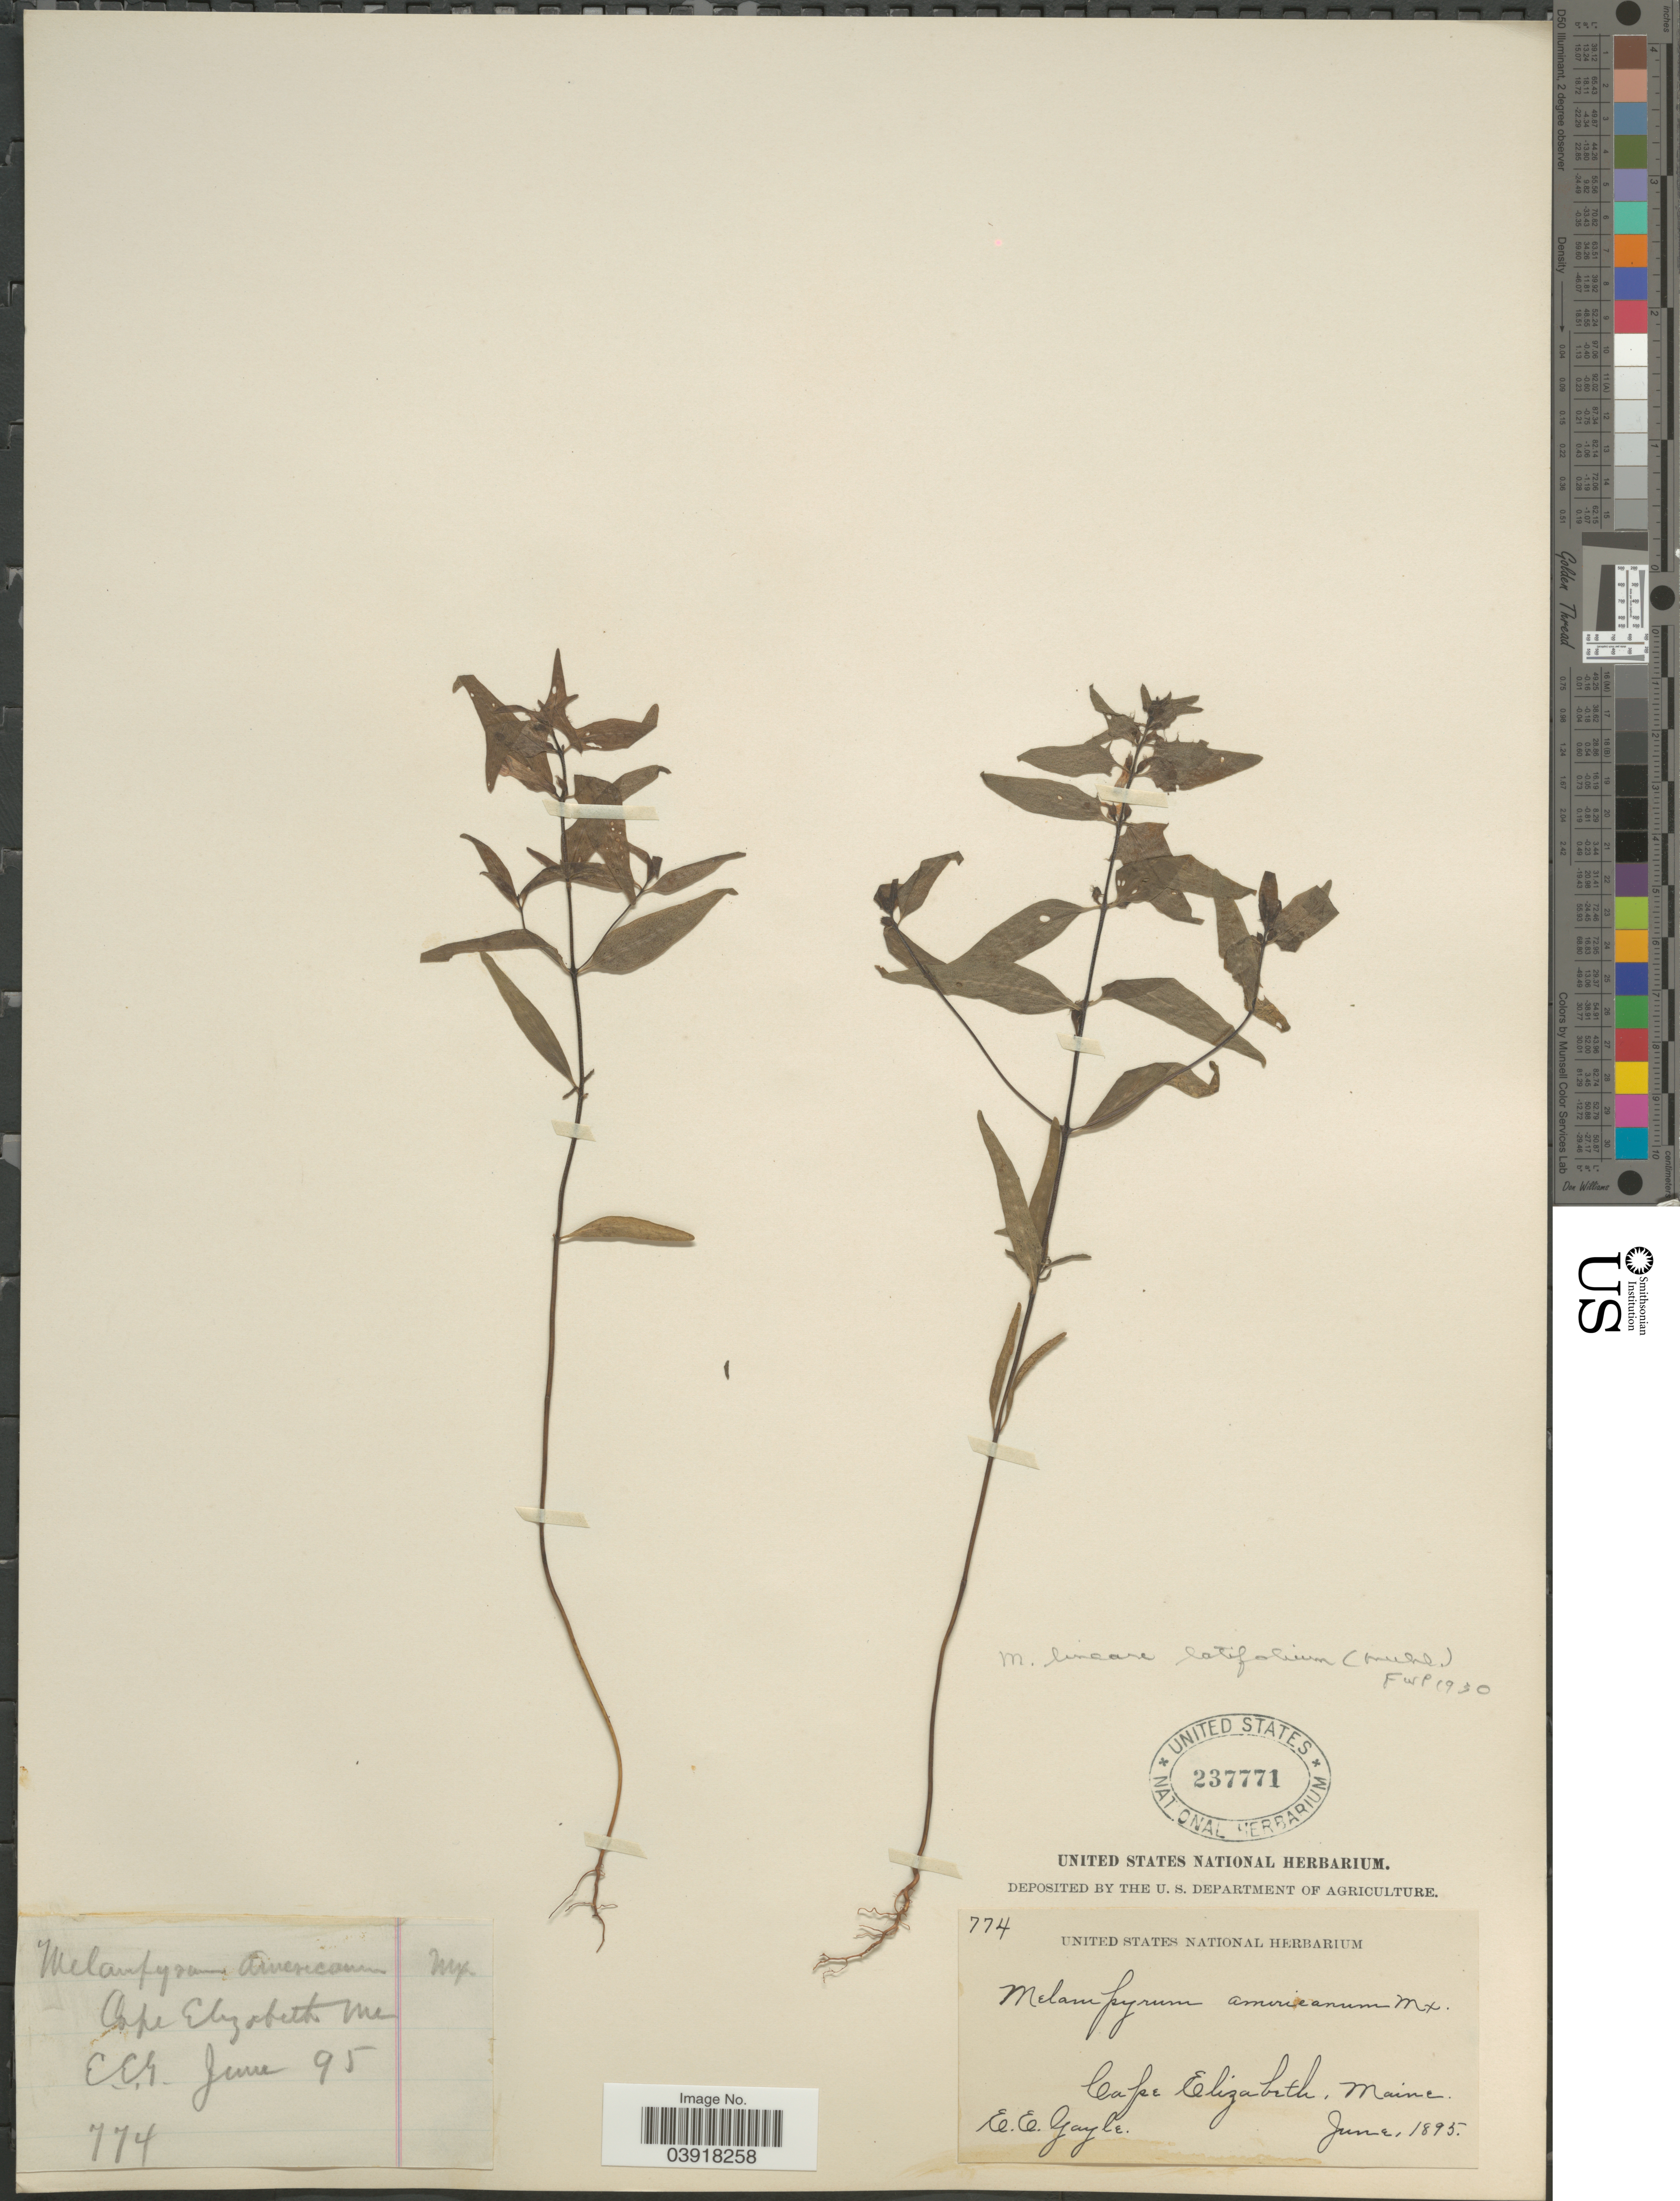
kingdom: Plantae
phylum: Tracheophyta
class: Magnoliopsida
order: Lamiales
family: Orobanchaceae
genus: Melampyrum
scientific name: Melampyrum lineare var. latifolium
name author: (Muhl.) P. Beauv.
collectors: E. Gayle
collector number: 774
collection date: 1895-06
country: United States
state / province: Maine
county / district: Cumberland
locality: Cape Elizabeth.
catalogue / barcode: US 237771